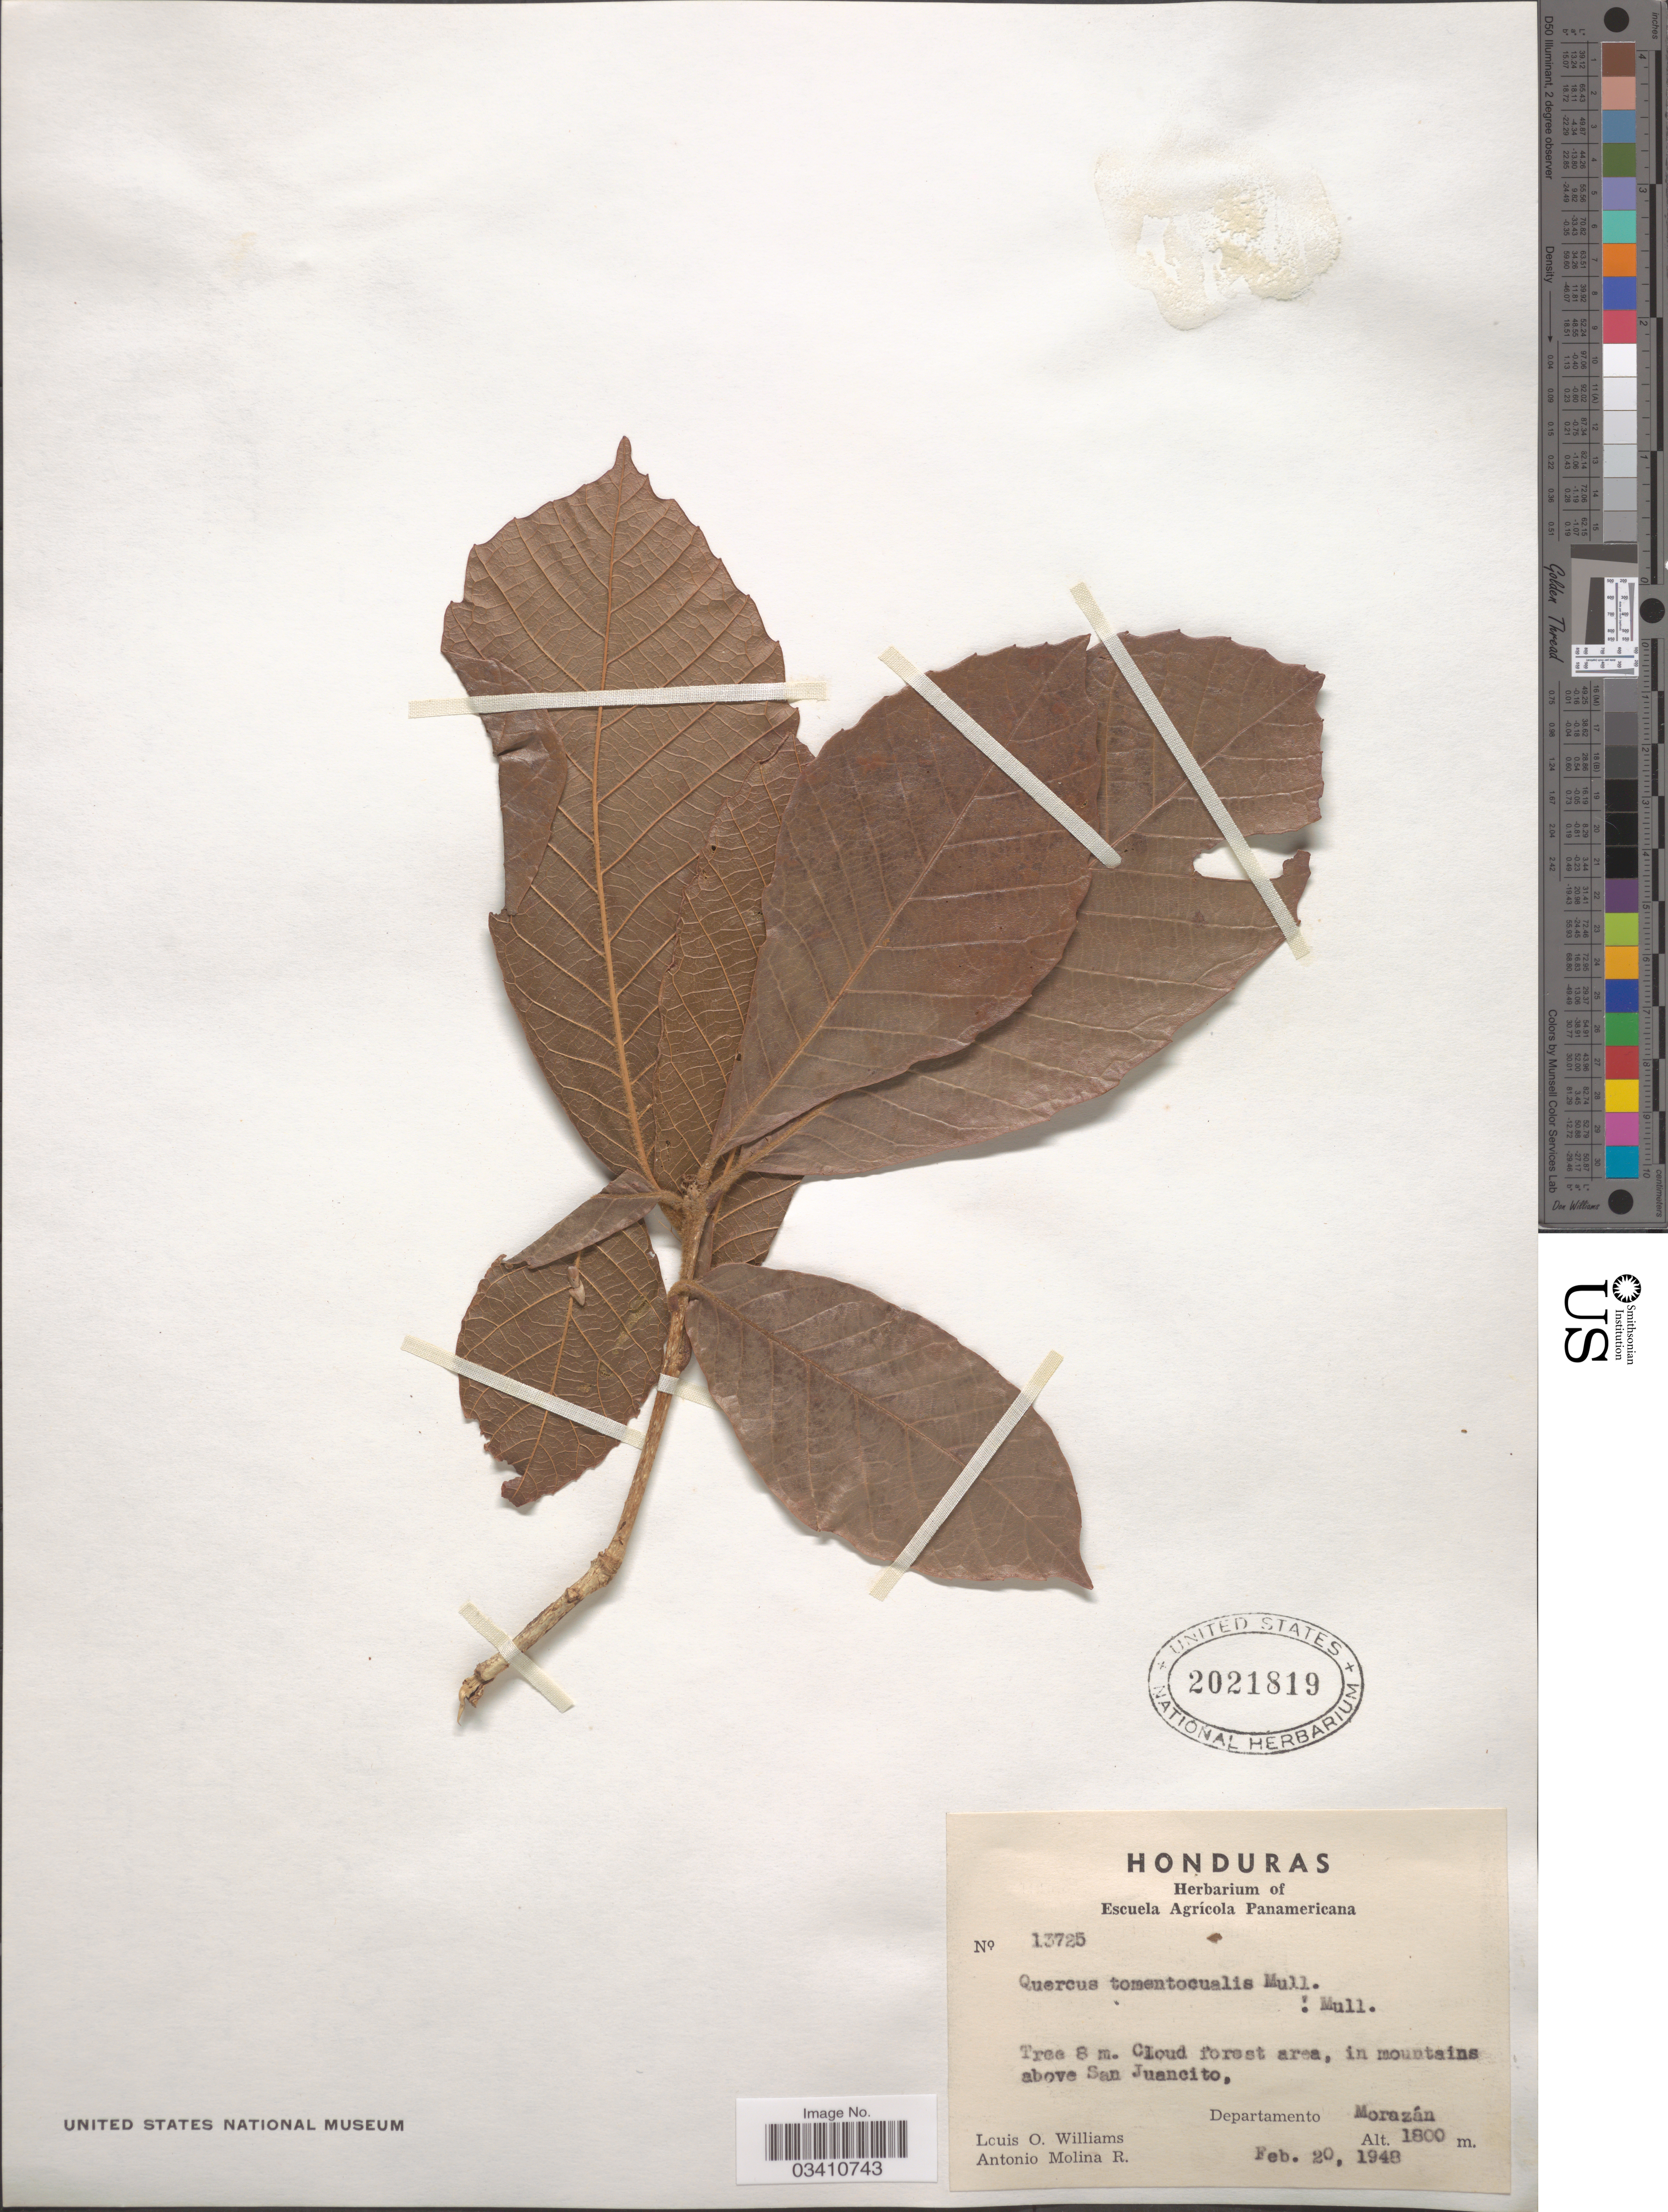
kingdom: Plantae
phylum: Tracheophyta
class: Magnoliopsida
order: Fagales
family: Fagaceae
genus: Quercus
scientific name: Quercus tomentocaulis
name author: C.H. Müll.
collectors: L. O. Williams & A. Molina R.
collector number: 13725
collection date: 1948-02-20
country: Honduras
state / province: Fco. Morazán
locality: In mountains above San Juancito, Departamento Morazán.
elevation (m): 1800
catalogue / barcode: US 2021819